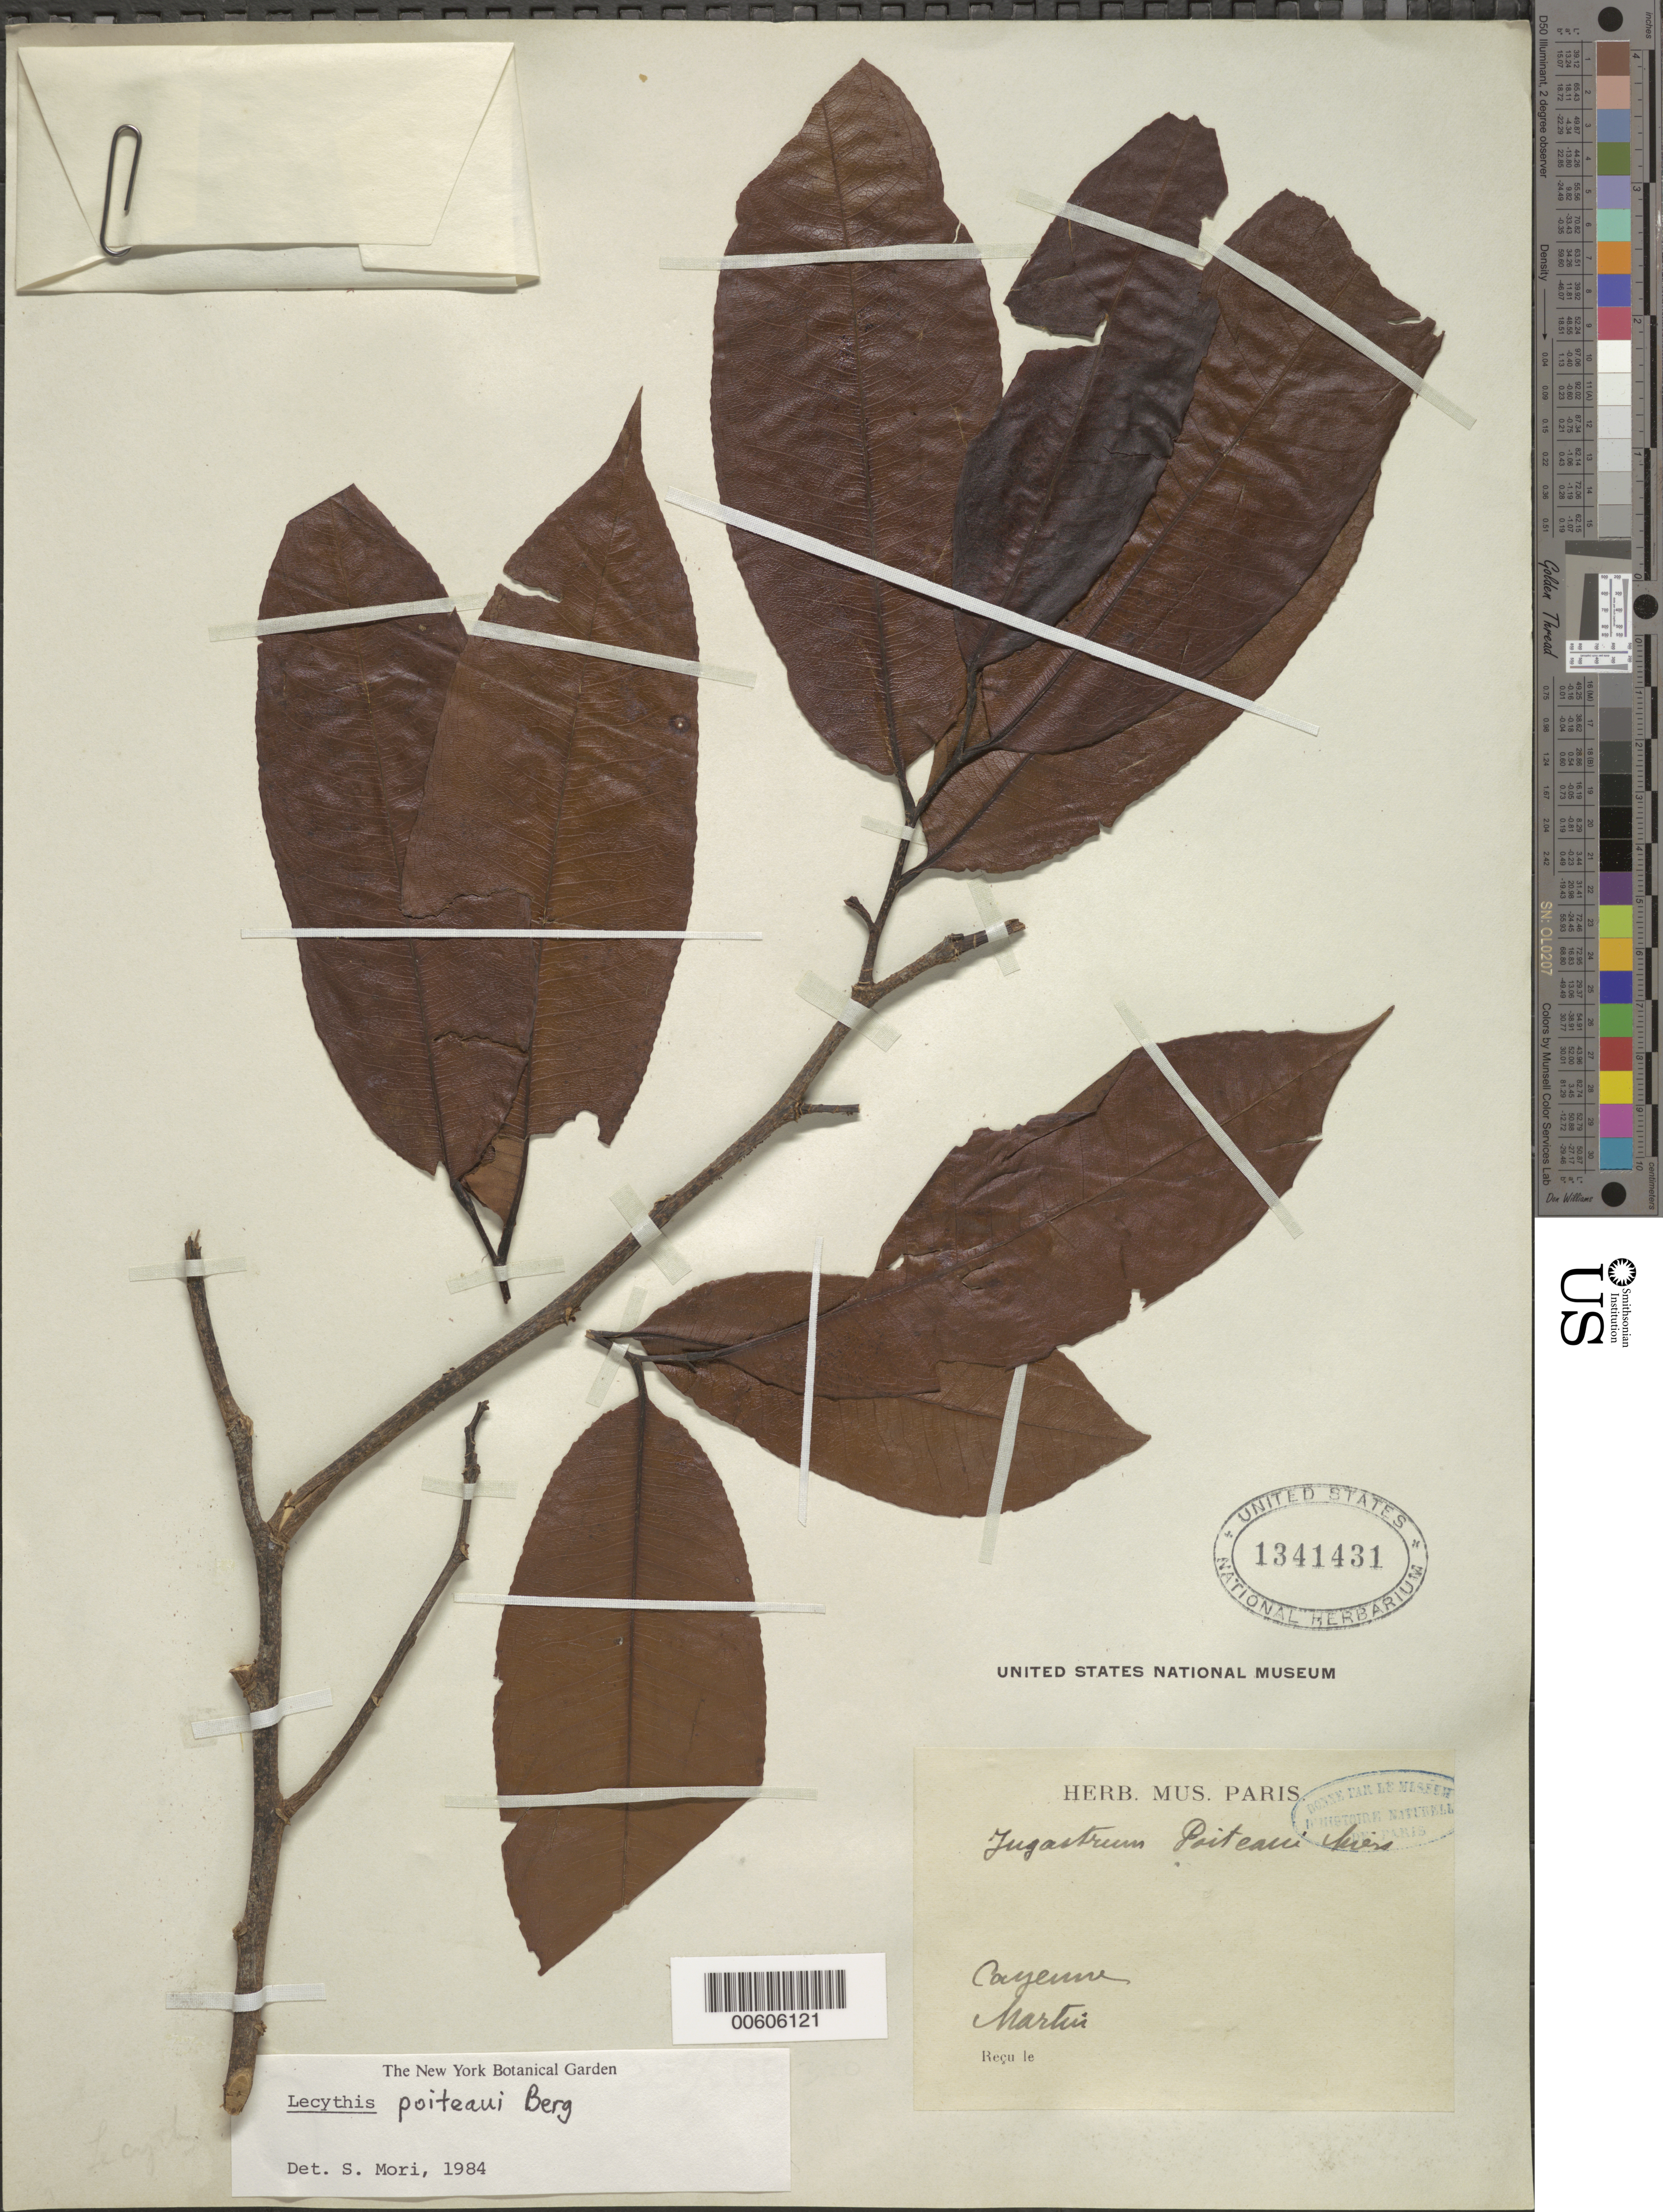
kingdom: Plantae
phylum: Tracheophyta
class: Magnoliopsida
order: Ericales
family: Lecythidaceae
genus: Lecythis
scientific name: Lecythis poiteaui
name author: O. Berg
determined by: Mori, Scott A.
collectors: J. Martin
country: French Guiana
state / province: Cayenne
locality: Cayenne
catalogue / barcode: US 1341413